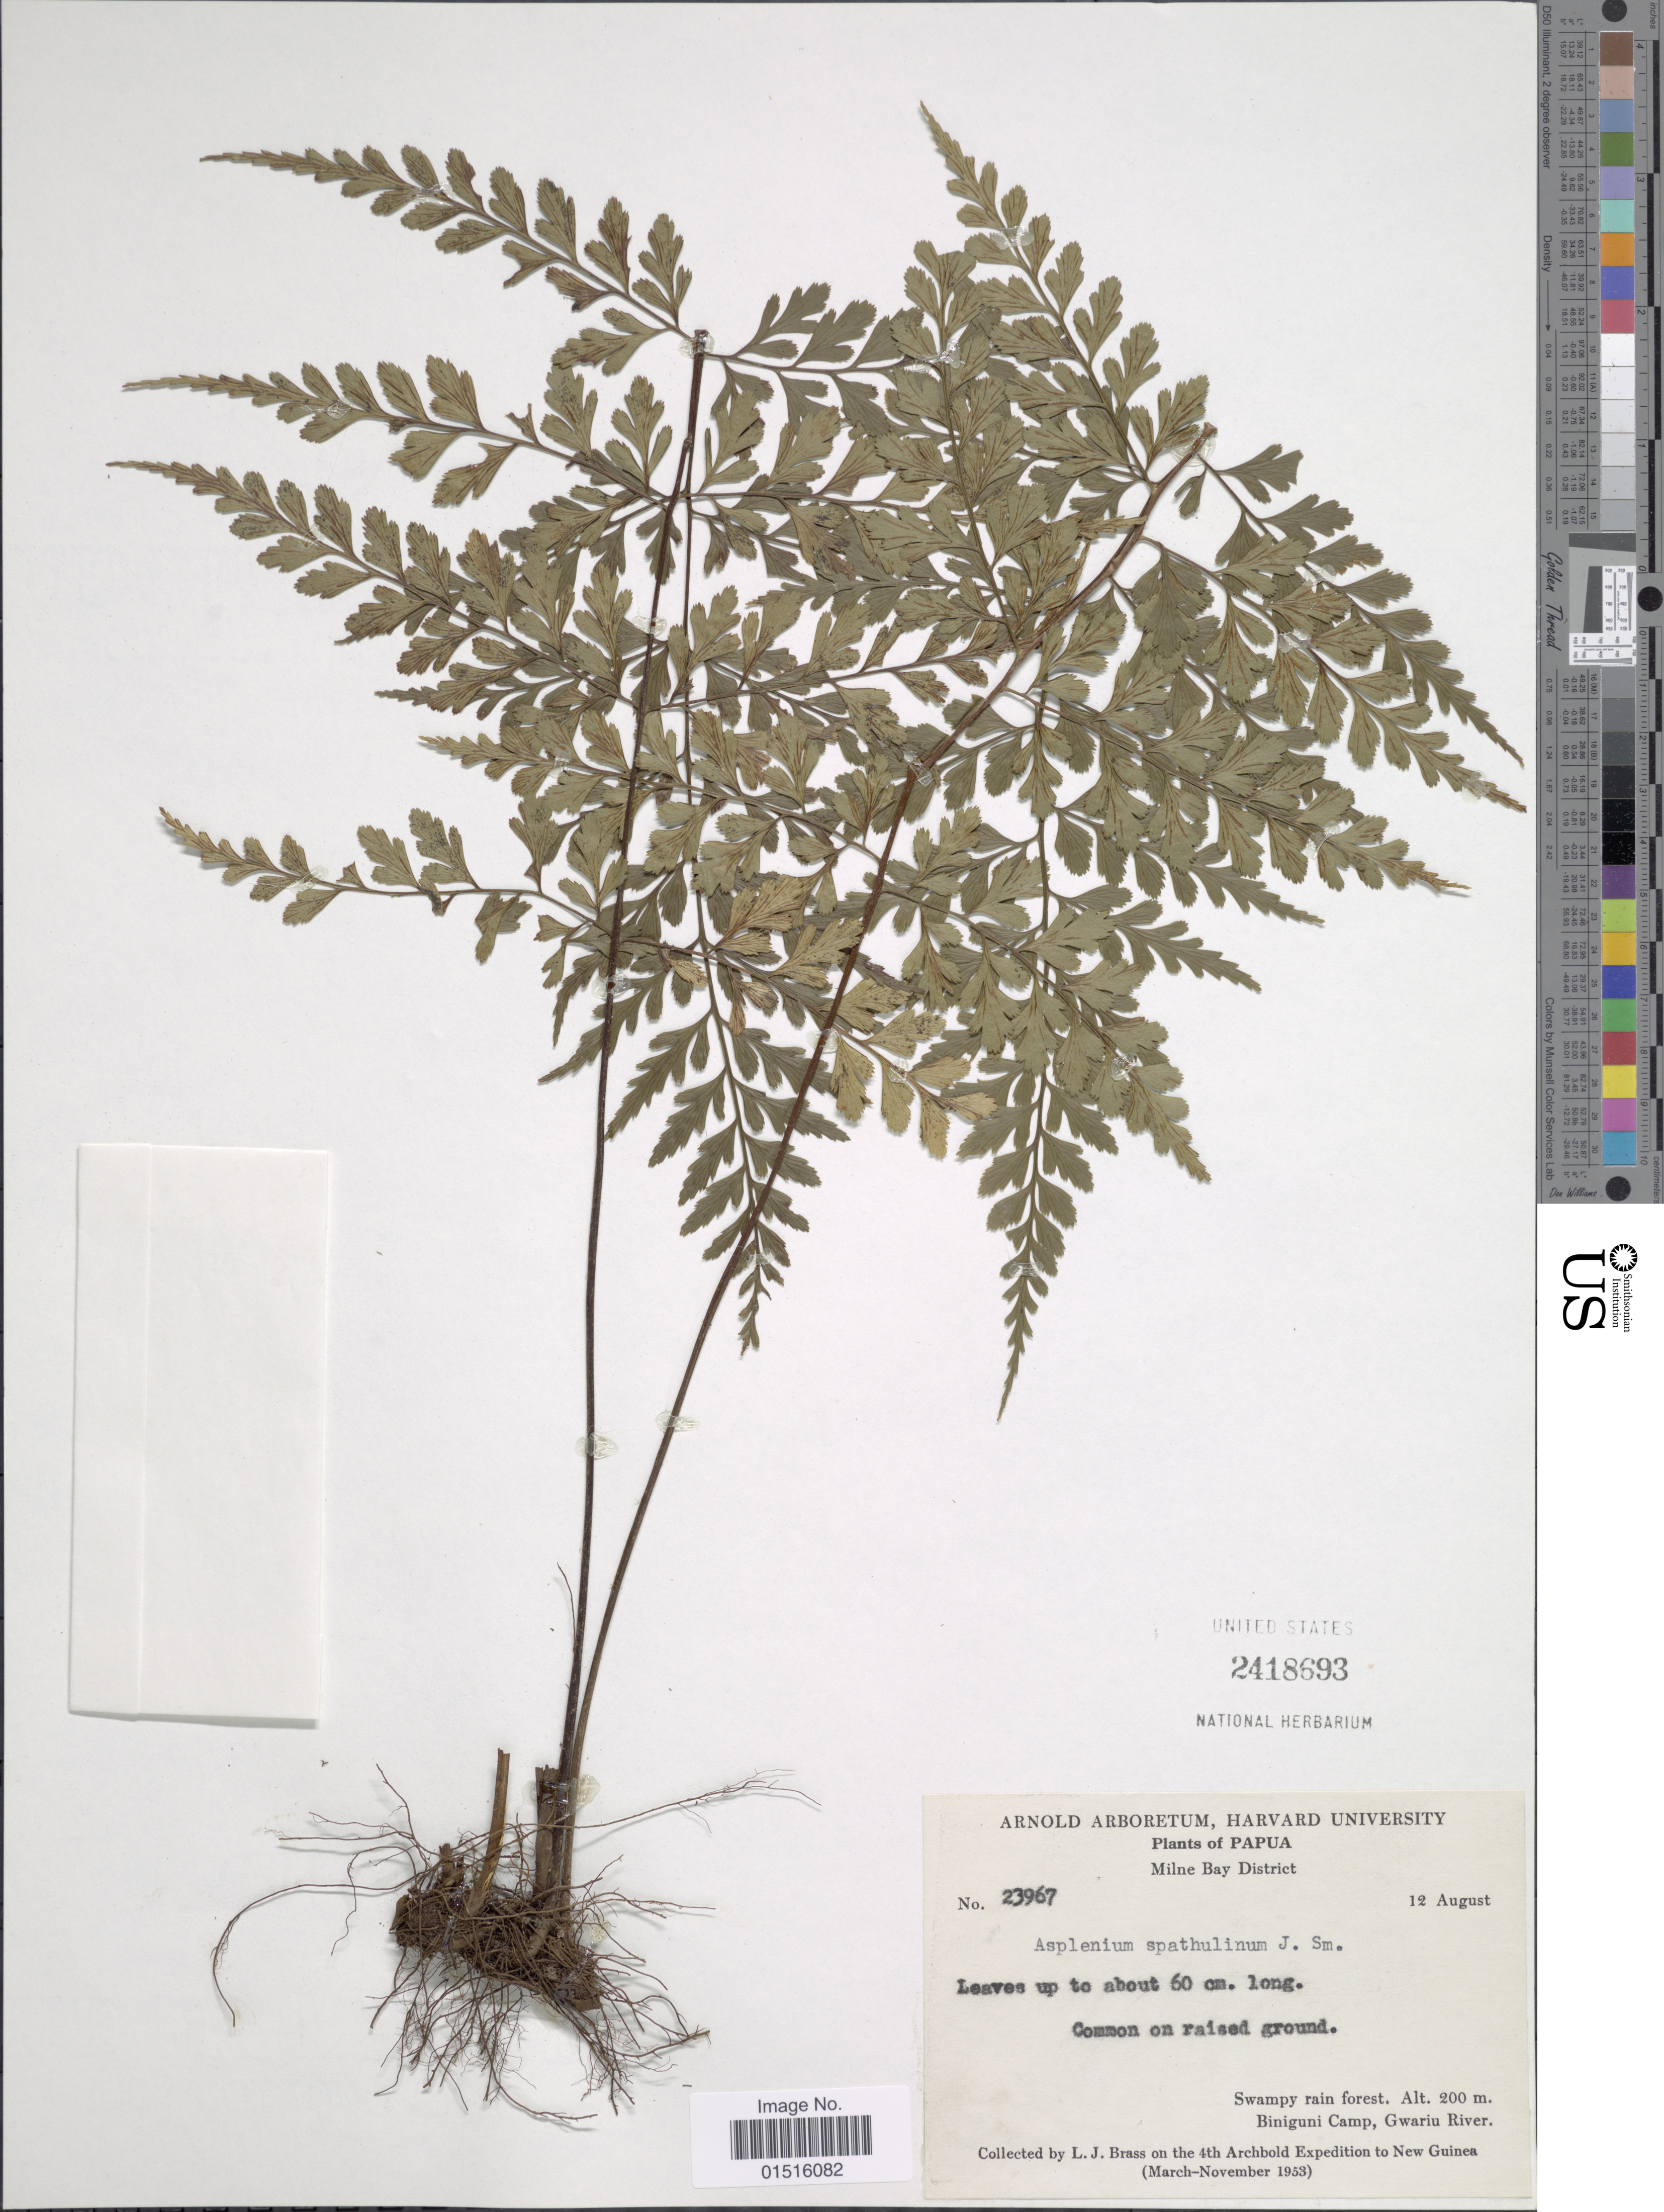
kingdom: Plantae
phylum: Tracheophyta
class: Polypodiopsida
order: Polypodiales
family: Aspleniaceae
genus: Asplenium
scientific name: Asplenium affine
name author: Sw.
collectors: L. J. Brass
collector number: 23967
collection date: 1953-08-12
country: Papua New Guinea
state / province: Milne Bay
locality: Milne Bay District, Swampy rain forest, Biniguni Camp, Gwariu river.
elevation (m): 200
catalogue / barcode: US 2418693